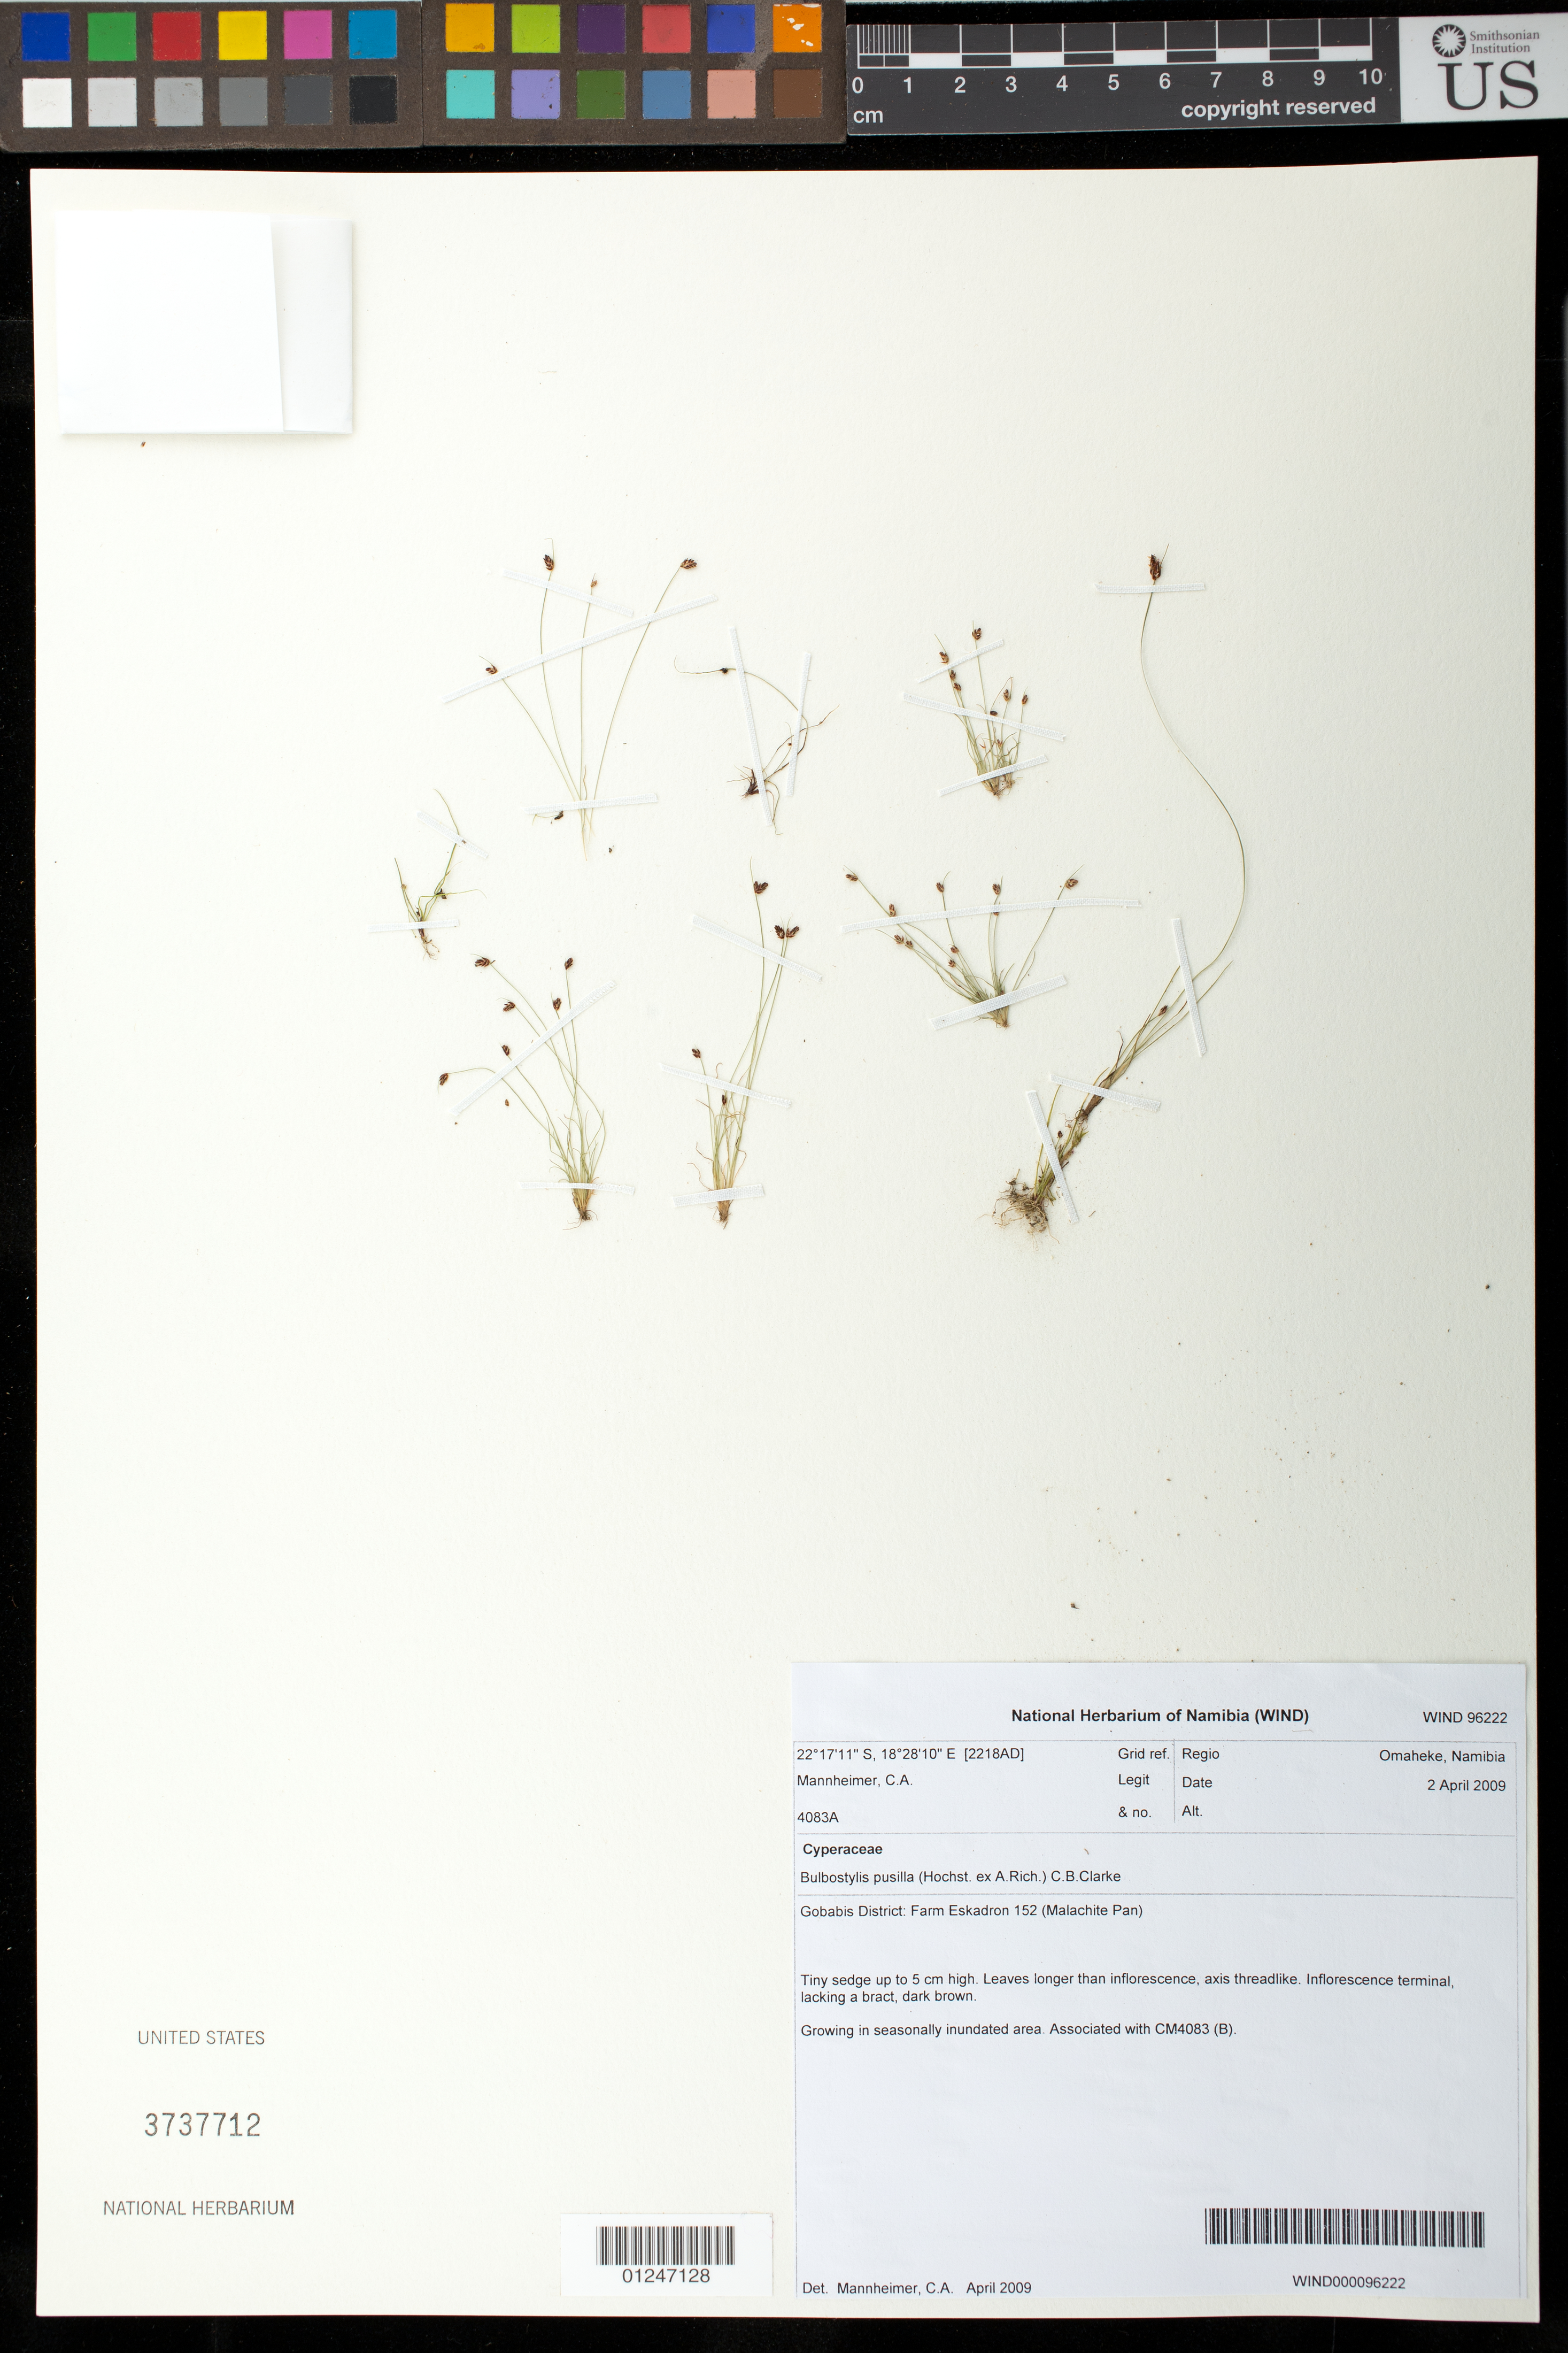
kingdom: Plantae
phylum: Tracheophyta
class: Liliopsida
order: Poales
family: Cyperaceae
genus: Bulbostylis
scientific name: Bulbostylis pusilla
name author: (Hochst. ex A. Rich.) C.B. Clarke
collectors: C. A. Mannheimer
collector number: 4083A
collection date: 2009-04-02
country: Namibia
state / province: Omaheke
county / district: Gobabis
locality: Farm Eskadron 152 (Malachite Pan)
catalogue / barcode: US 3737712